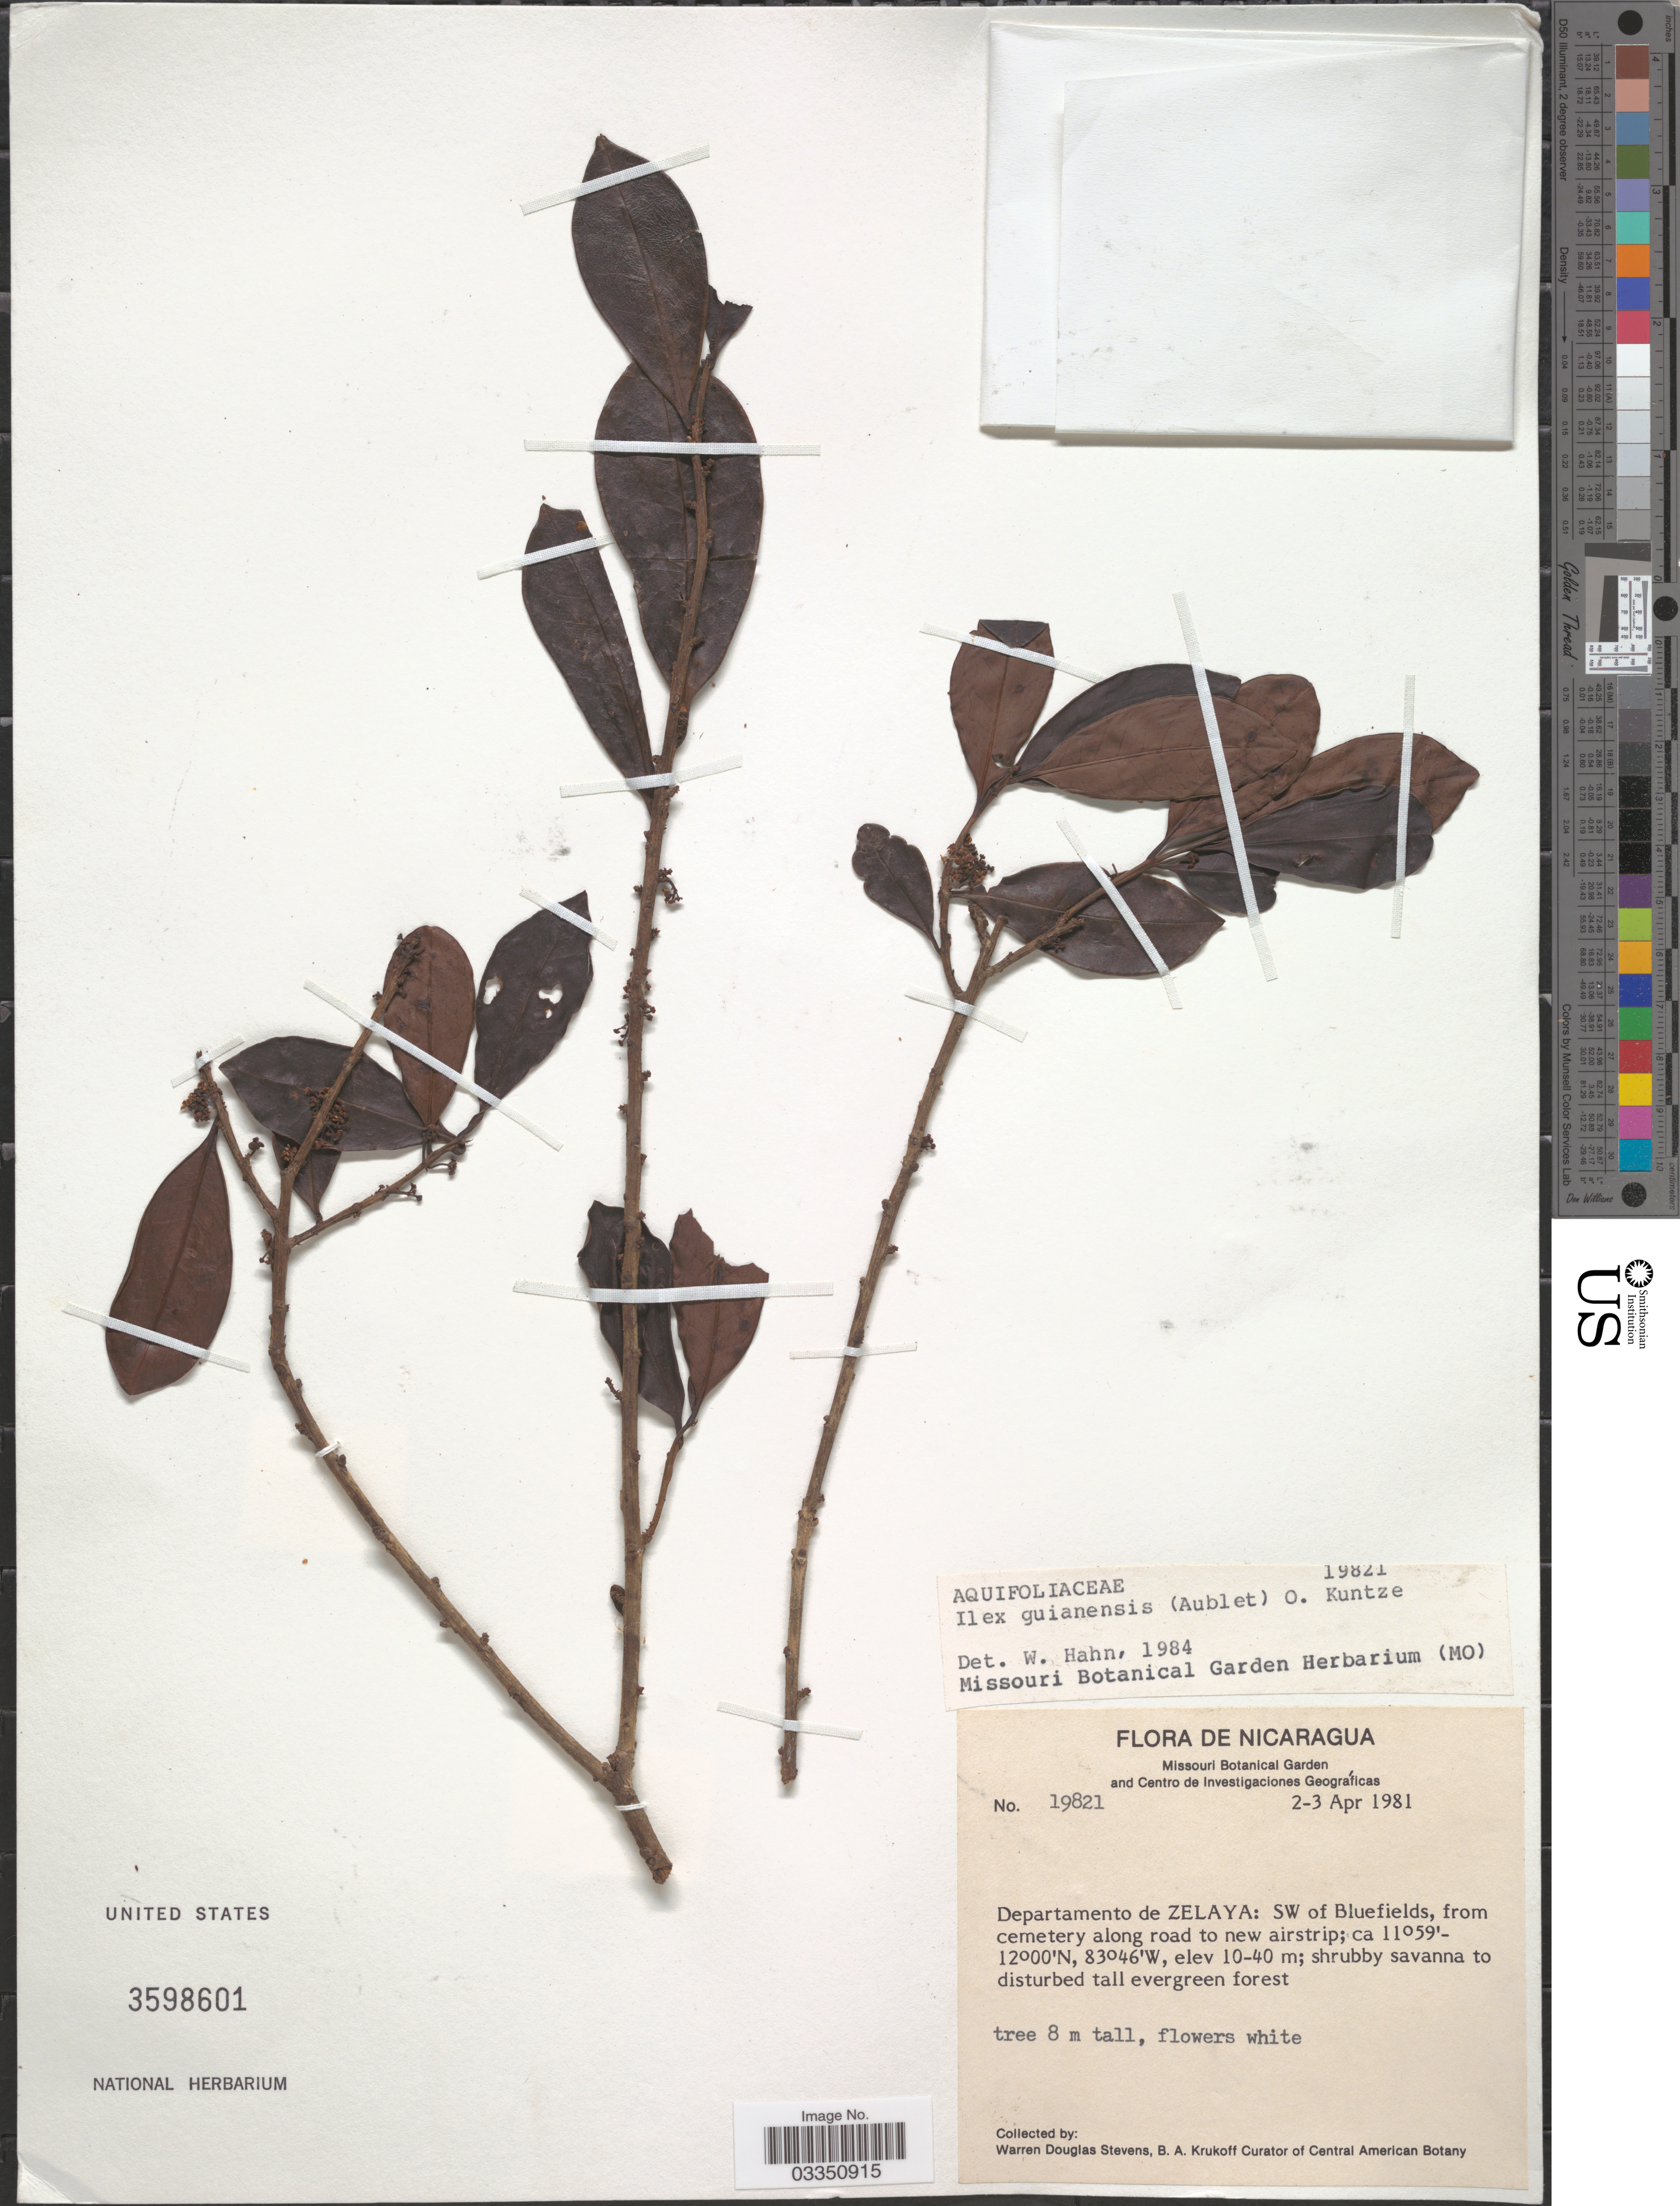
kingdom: Plantae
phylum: Tracheophyta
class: Magnoliopsida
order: Aquifoliales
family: Aquifoliaceae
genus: Ilex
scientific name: Ilex guianensis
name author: (Aubl.) Kuntze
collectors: W. D. Stevens & B. A. Krukoff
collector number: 19821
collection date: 1981-04-02/1981-04-03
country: Nicaragua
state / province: Atlántico Sur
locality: Departamento de Zelaya: SW of Bluefields, from cemetery along road to new airstrip.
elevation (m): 10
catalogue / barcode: US 3598601